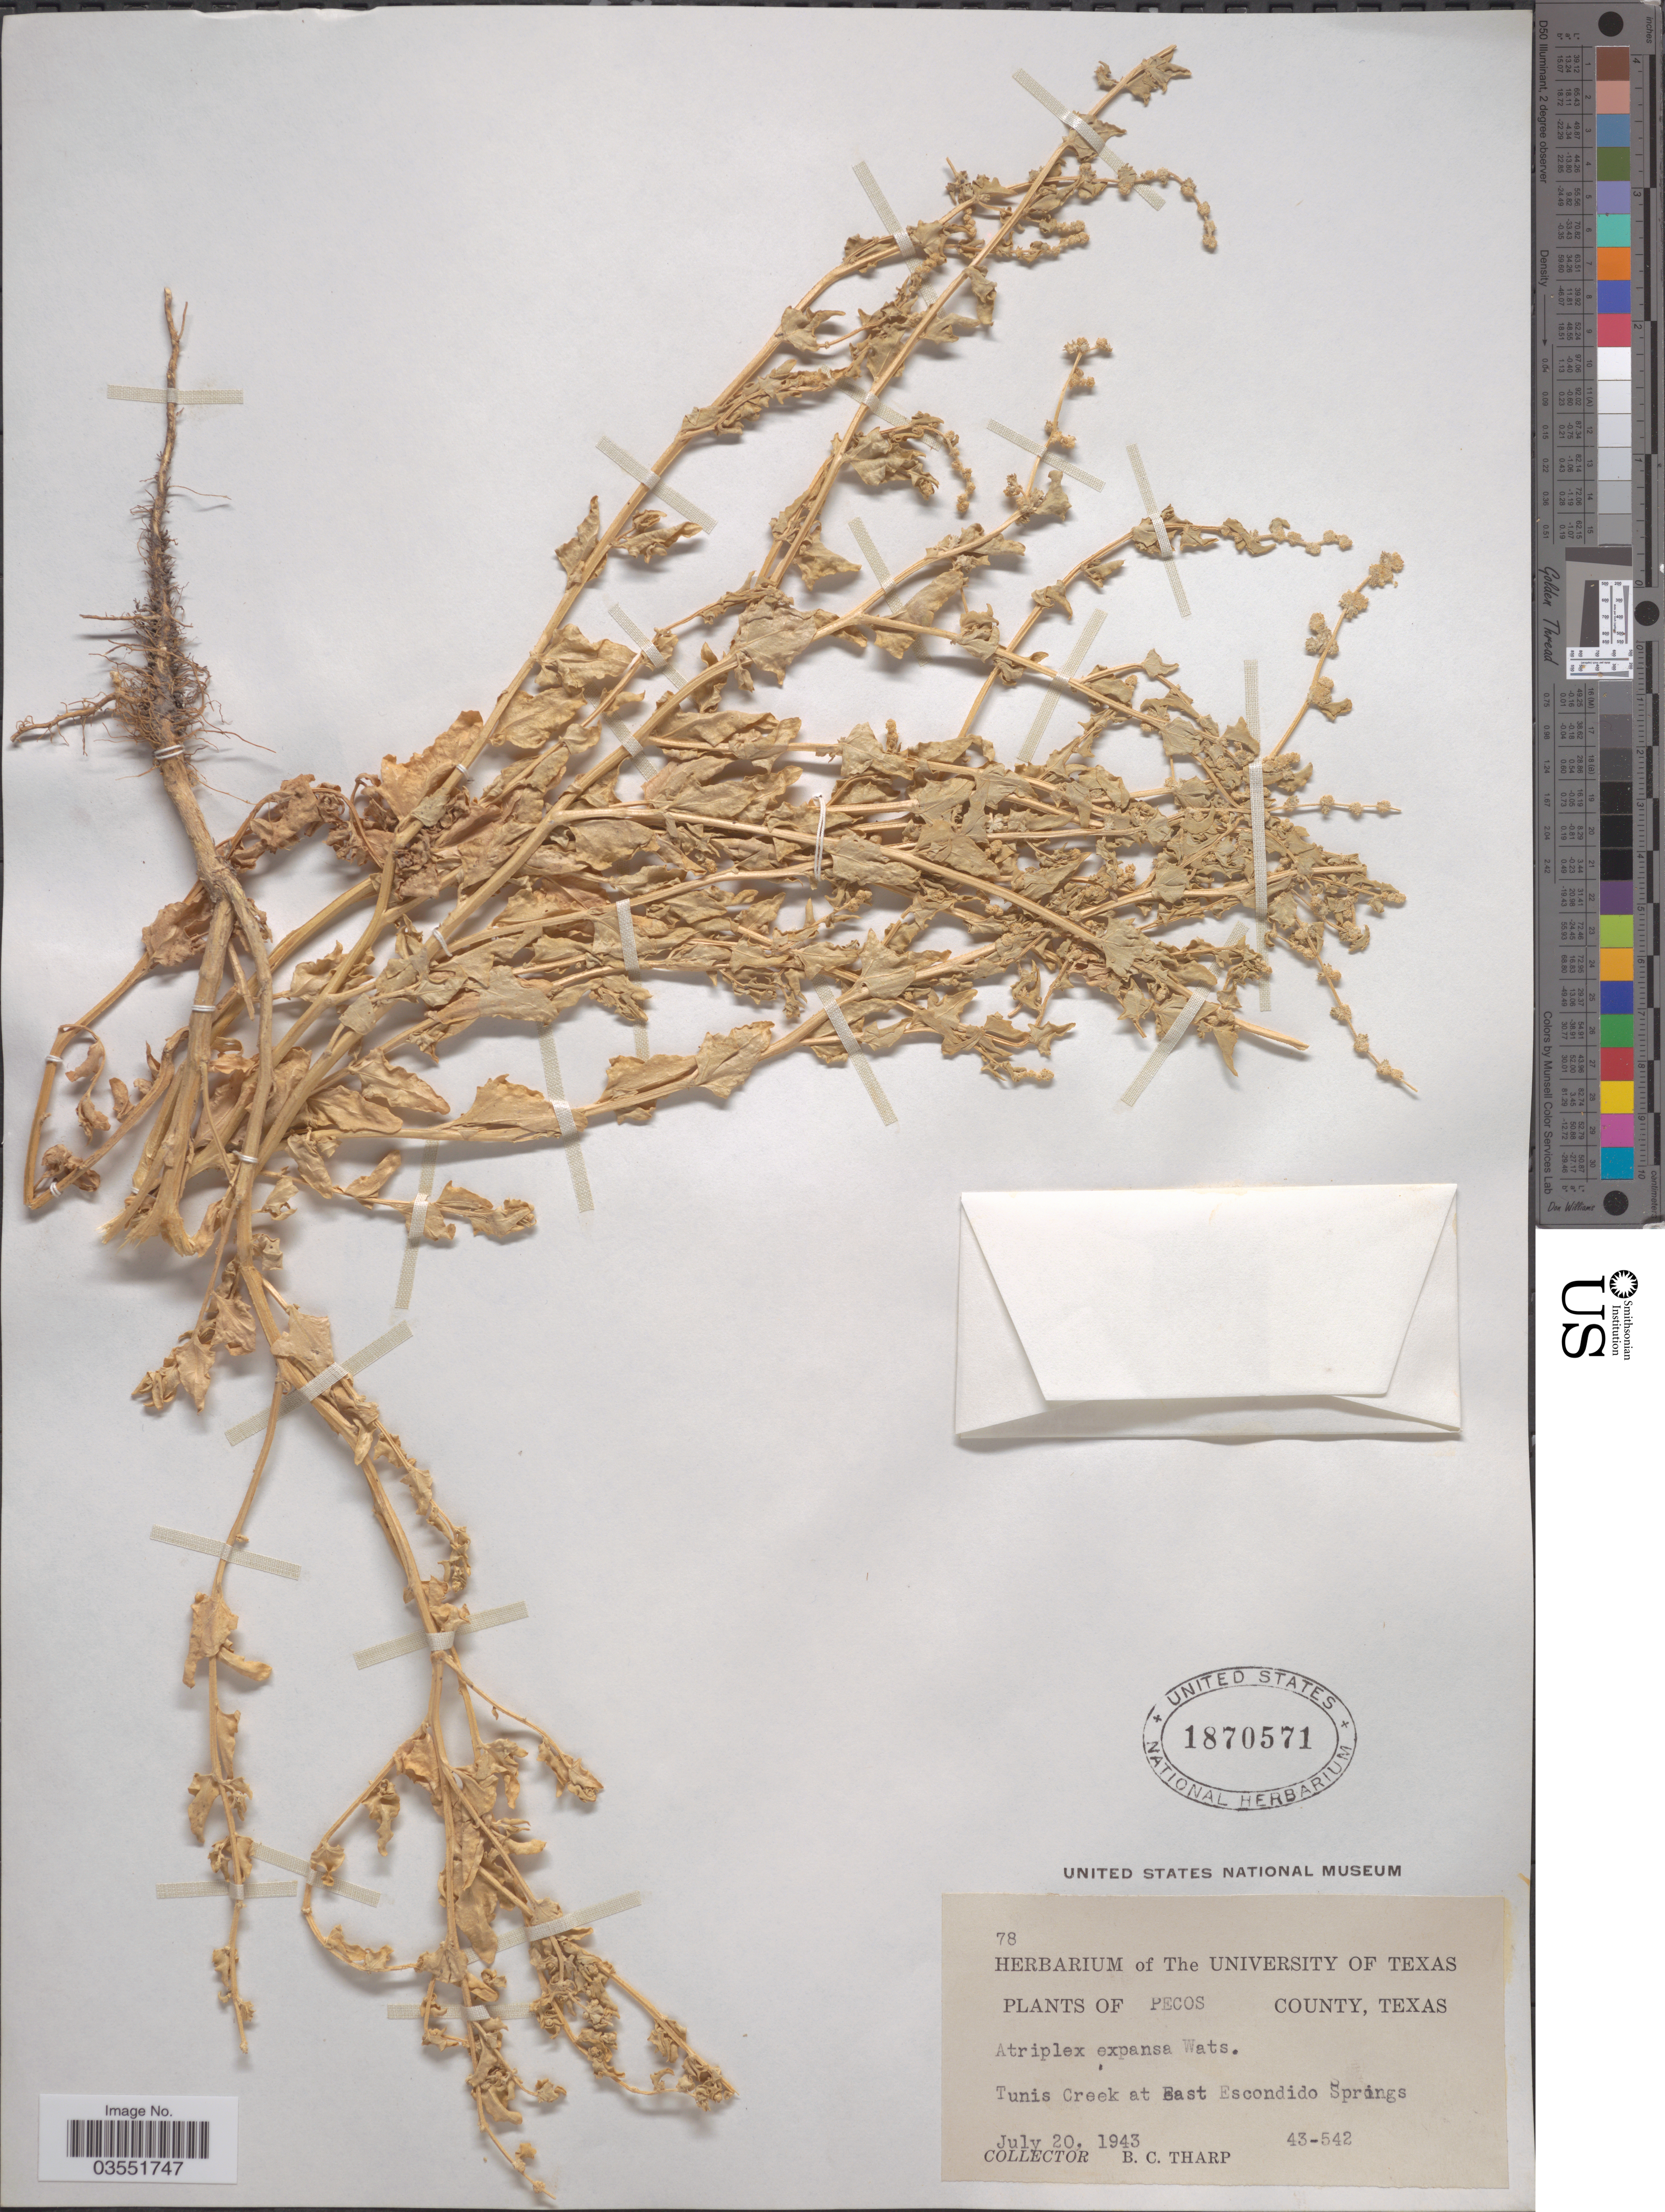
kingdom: Plantae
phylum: Tracheophyta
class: Magnoliopsida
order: Caryophyllales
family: Amaranthaceae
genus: Atriplex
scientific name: Atriplex expansa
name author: S. Watson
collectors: B. C. Tharp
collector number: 43-542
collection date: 1943-07-20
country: United States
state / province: Texas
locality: Pecos County. Tunis Creek at East Escondido Springs.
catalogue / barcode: US 1870571